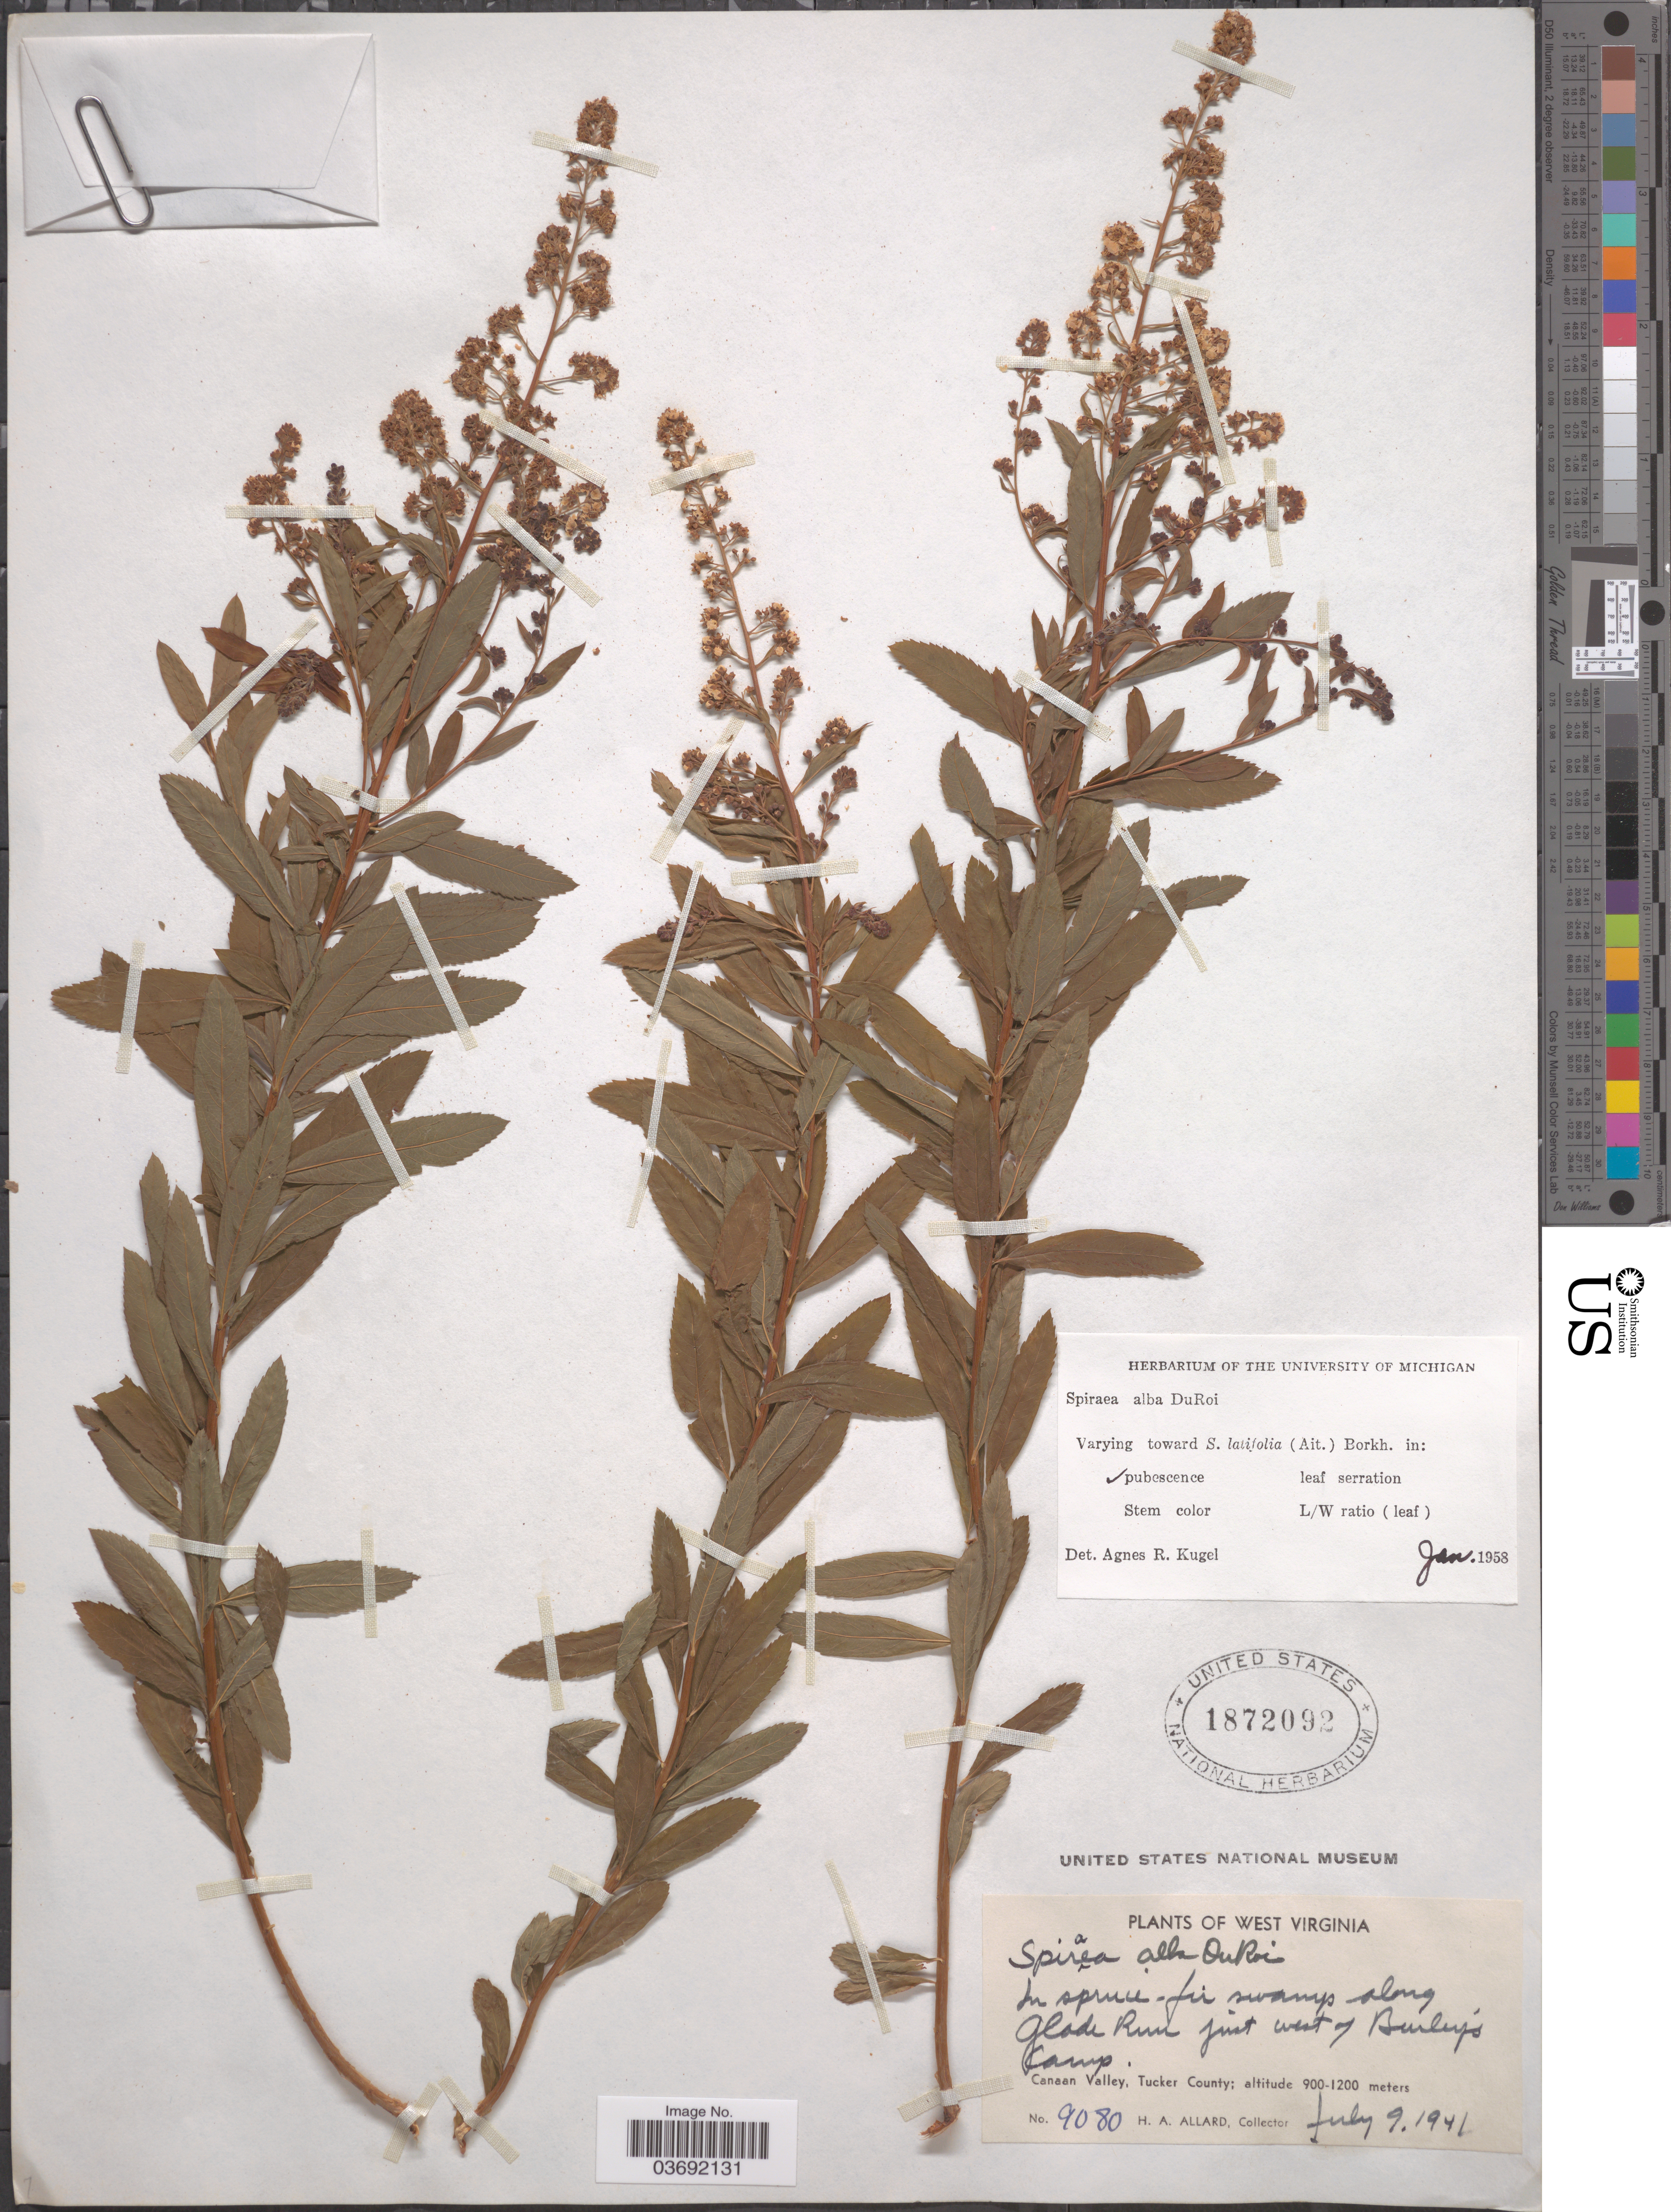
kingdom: Plantae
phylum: Tracheophyta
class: Magnoliopsida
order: Rosales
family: Rosaceae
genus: Spiraea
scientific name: Spiraea alba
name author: Du Roi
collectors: H. A. Allard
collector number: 9080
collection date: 1941-07-09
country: United States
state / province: West Virginia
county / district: Tucker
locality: Along Glade Run just west of Burley's Camp. Canaan Valley, Tucker County.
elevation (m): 900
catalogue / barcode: US 1872092